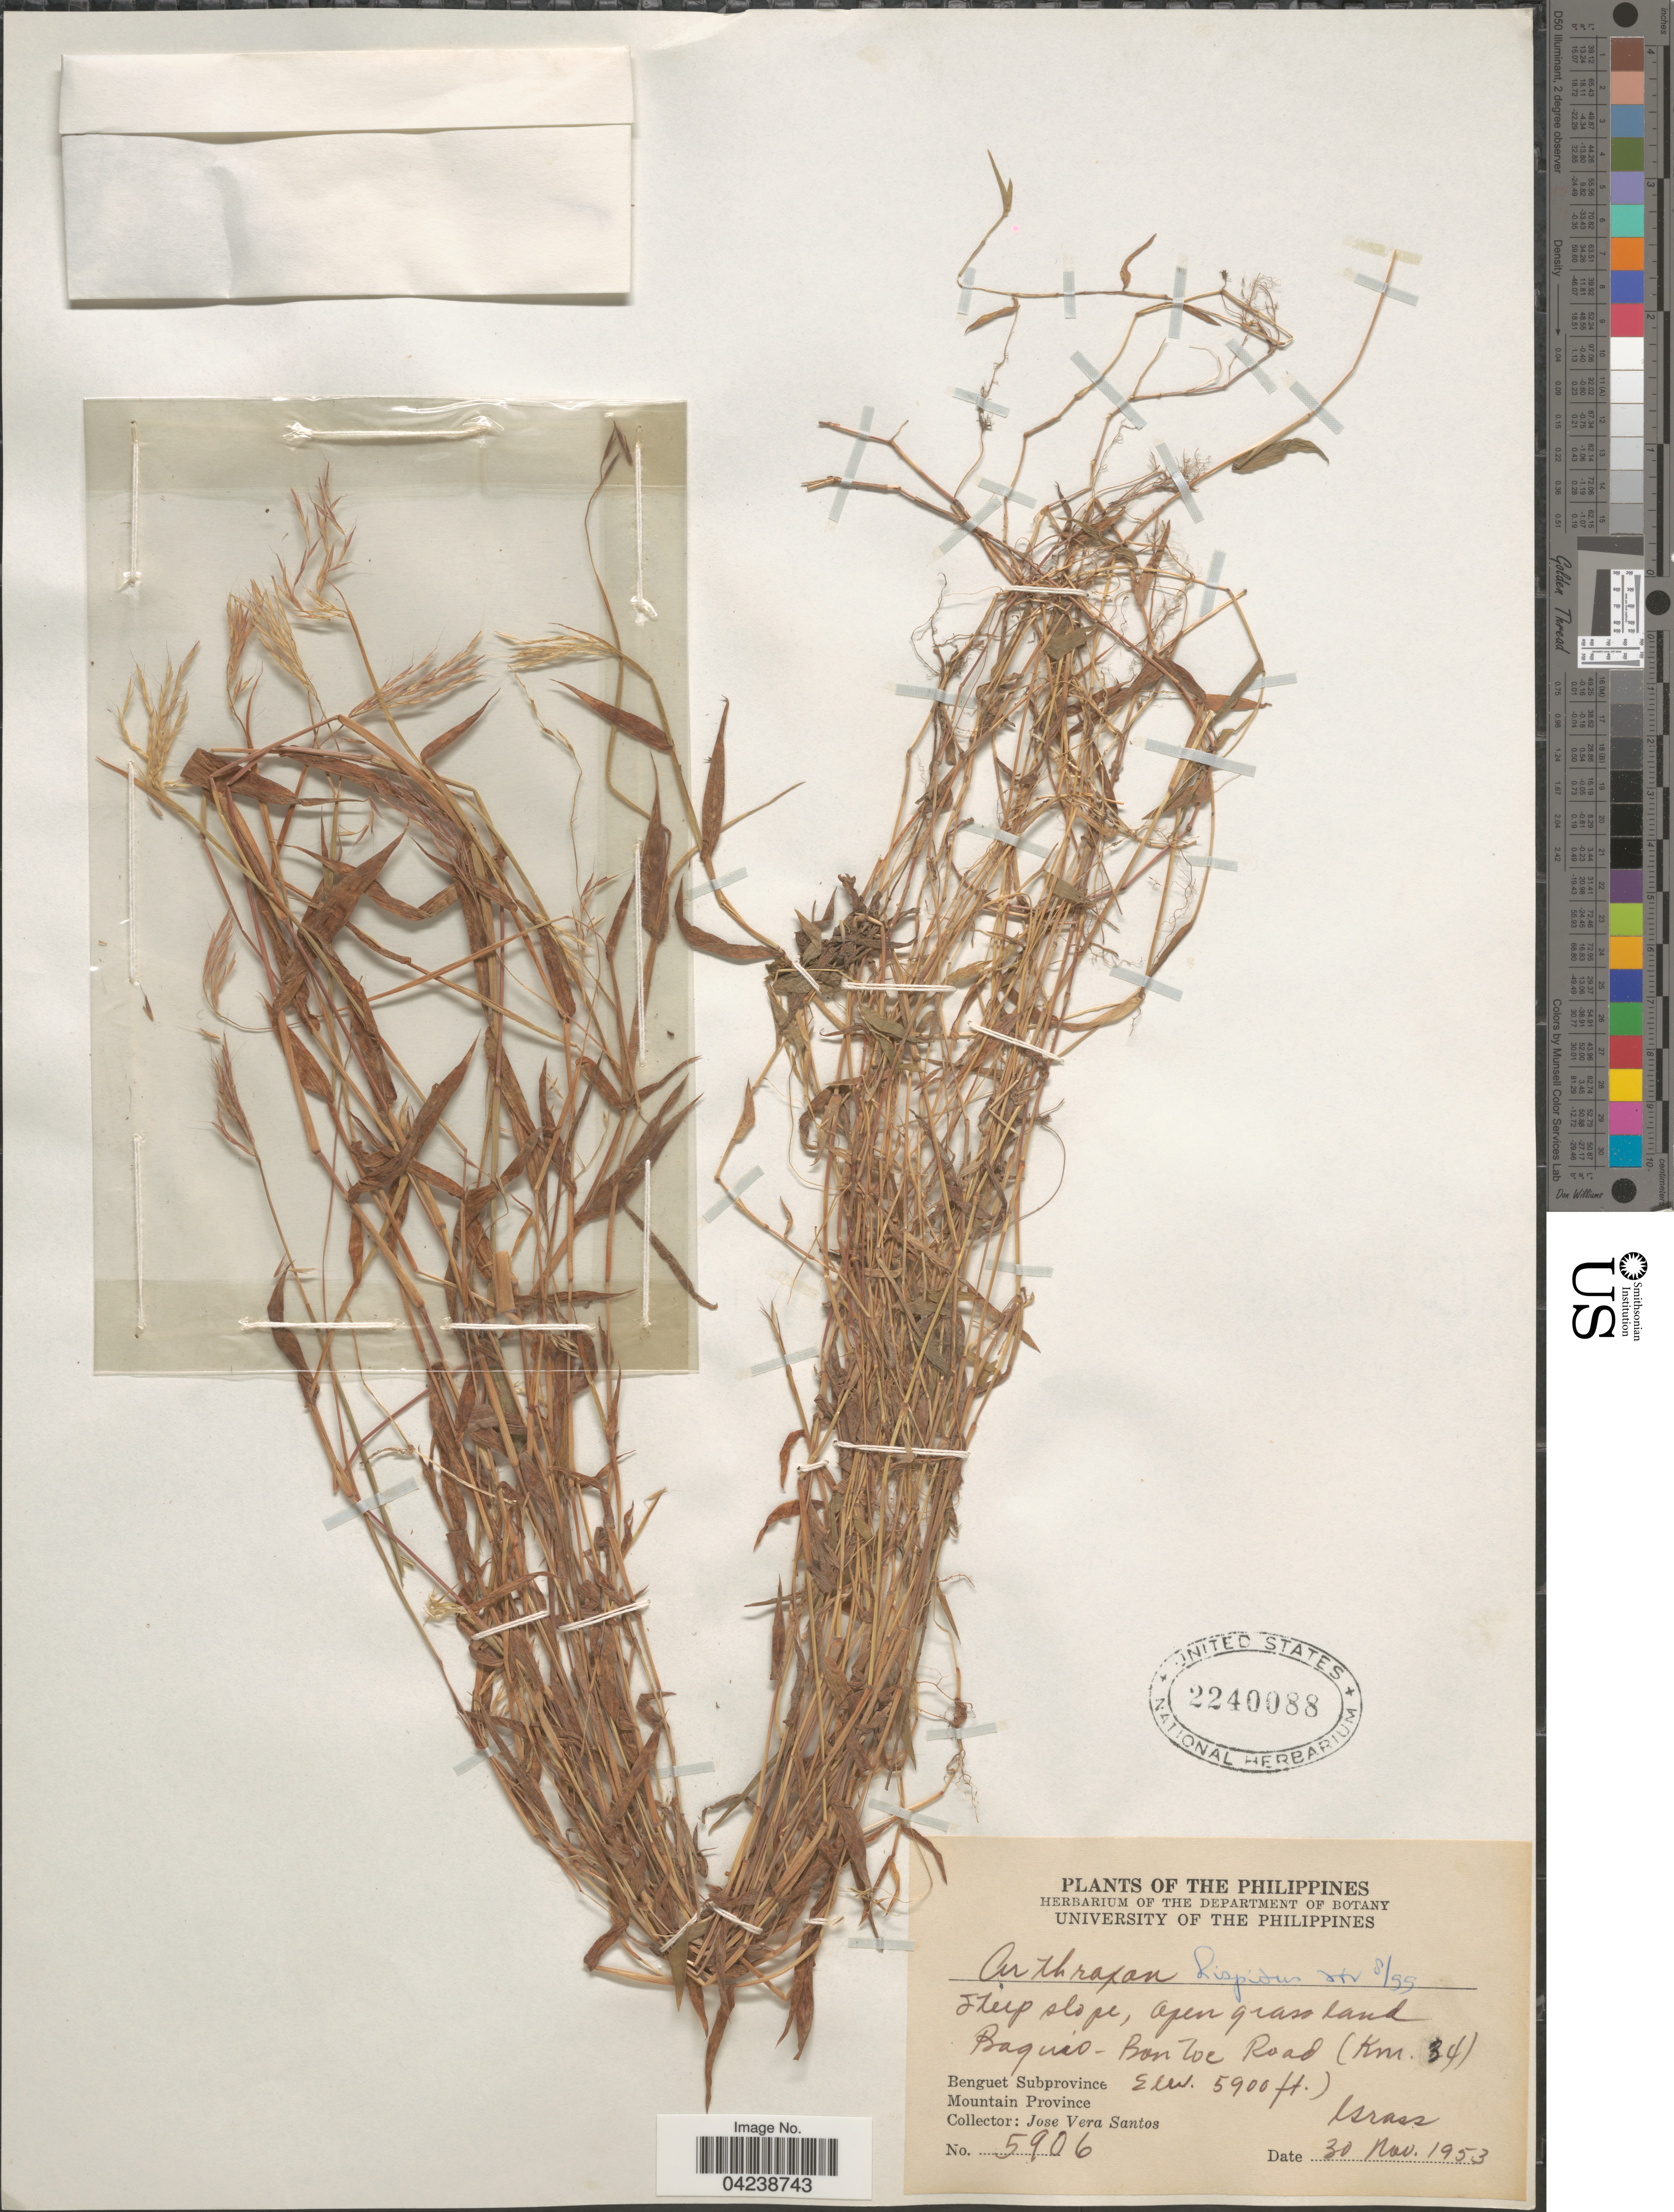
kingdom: Plantae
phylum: Tracheophyta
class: Liliopsida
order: Poales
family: Poaceae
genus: Arthraxon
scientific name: Arthraxon hispidus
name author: (Thunb.) Makino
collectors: J. Santos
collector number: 5906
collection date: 1953-11-30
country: Philippines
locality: Baguio - Bontoc Road (Km 34). Benguet Subprovince. Mountain Province.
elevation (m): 1798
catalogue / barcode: US 2240088